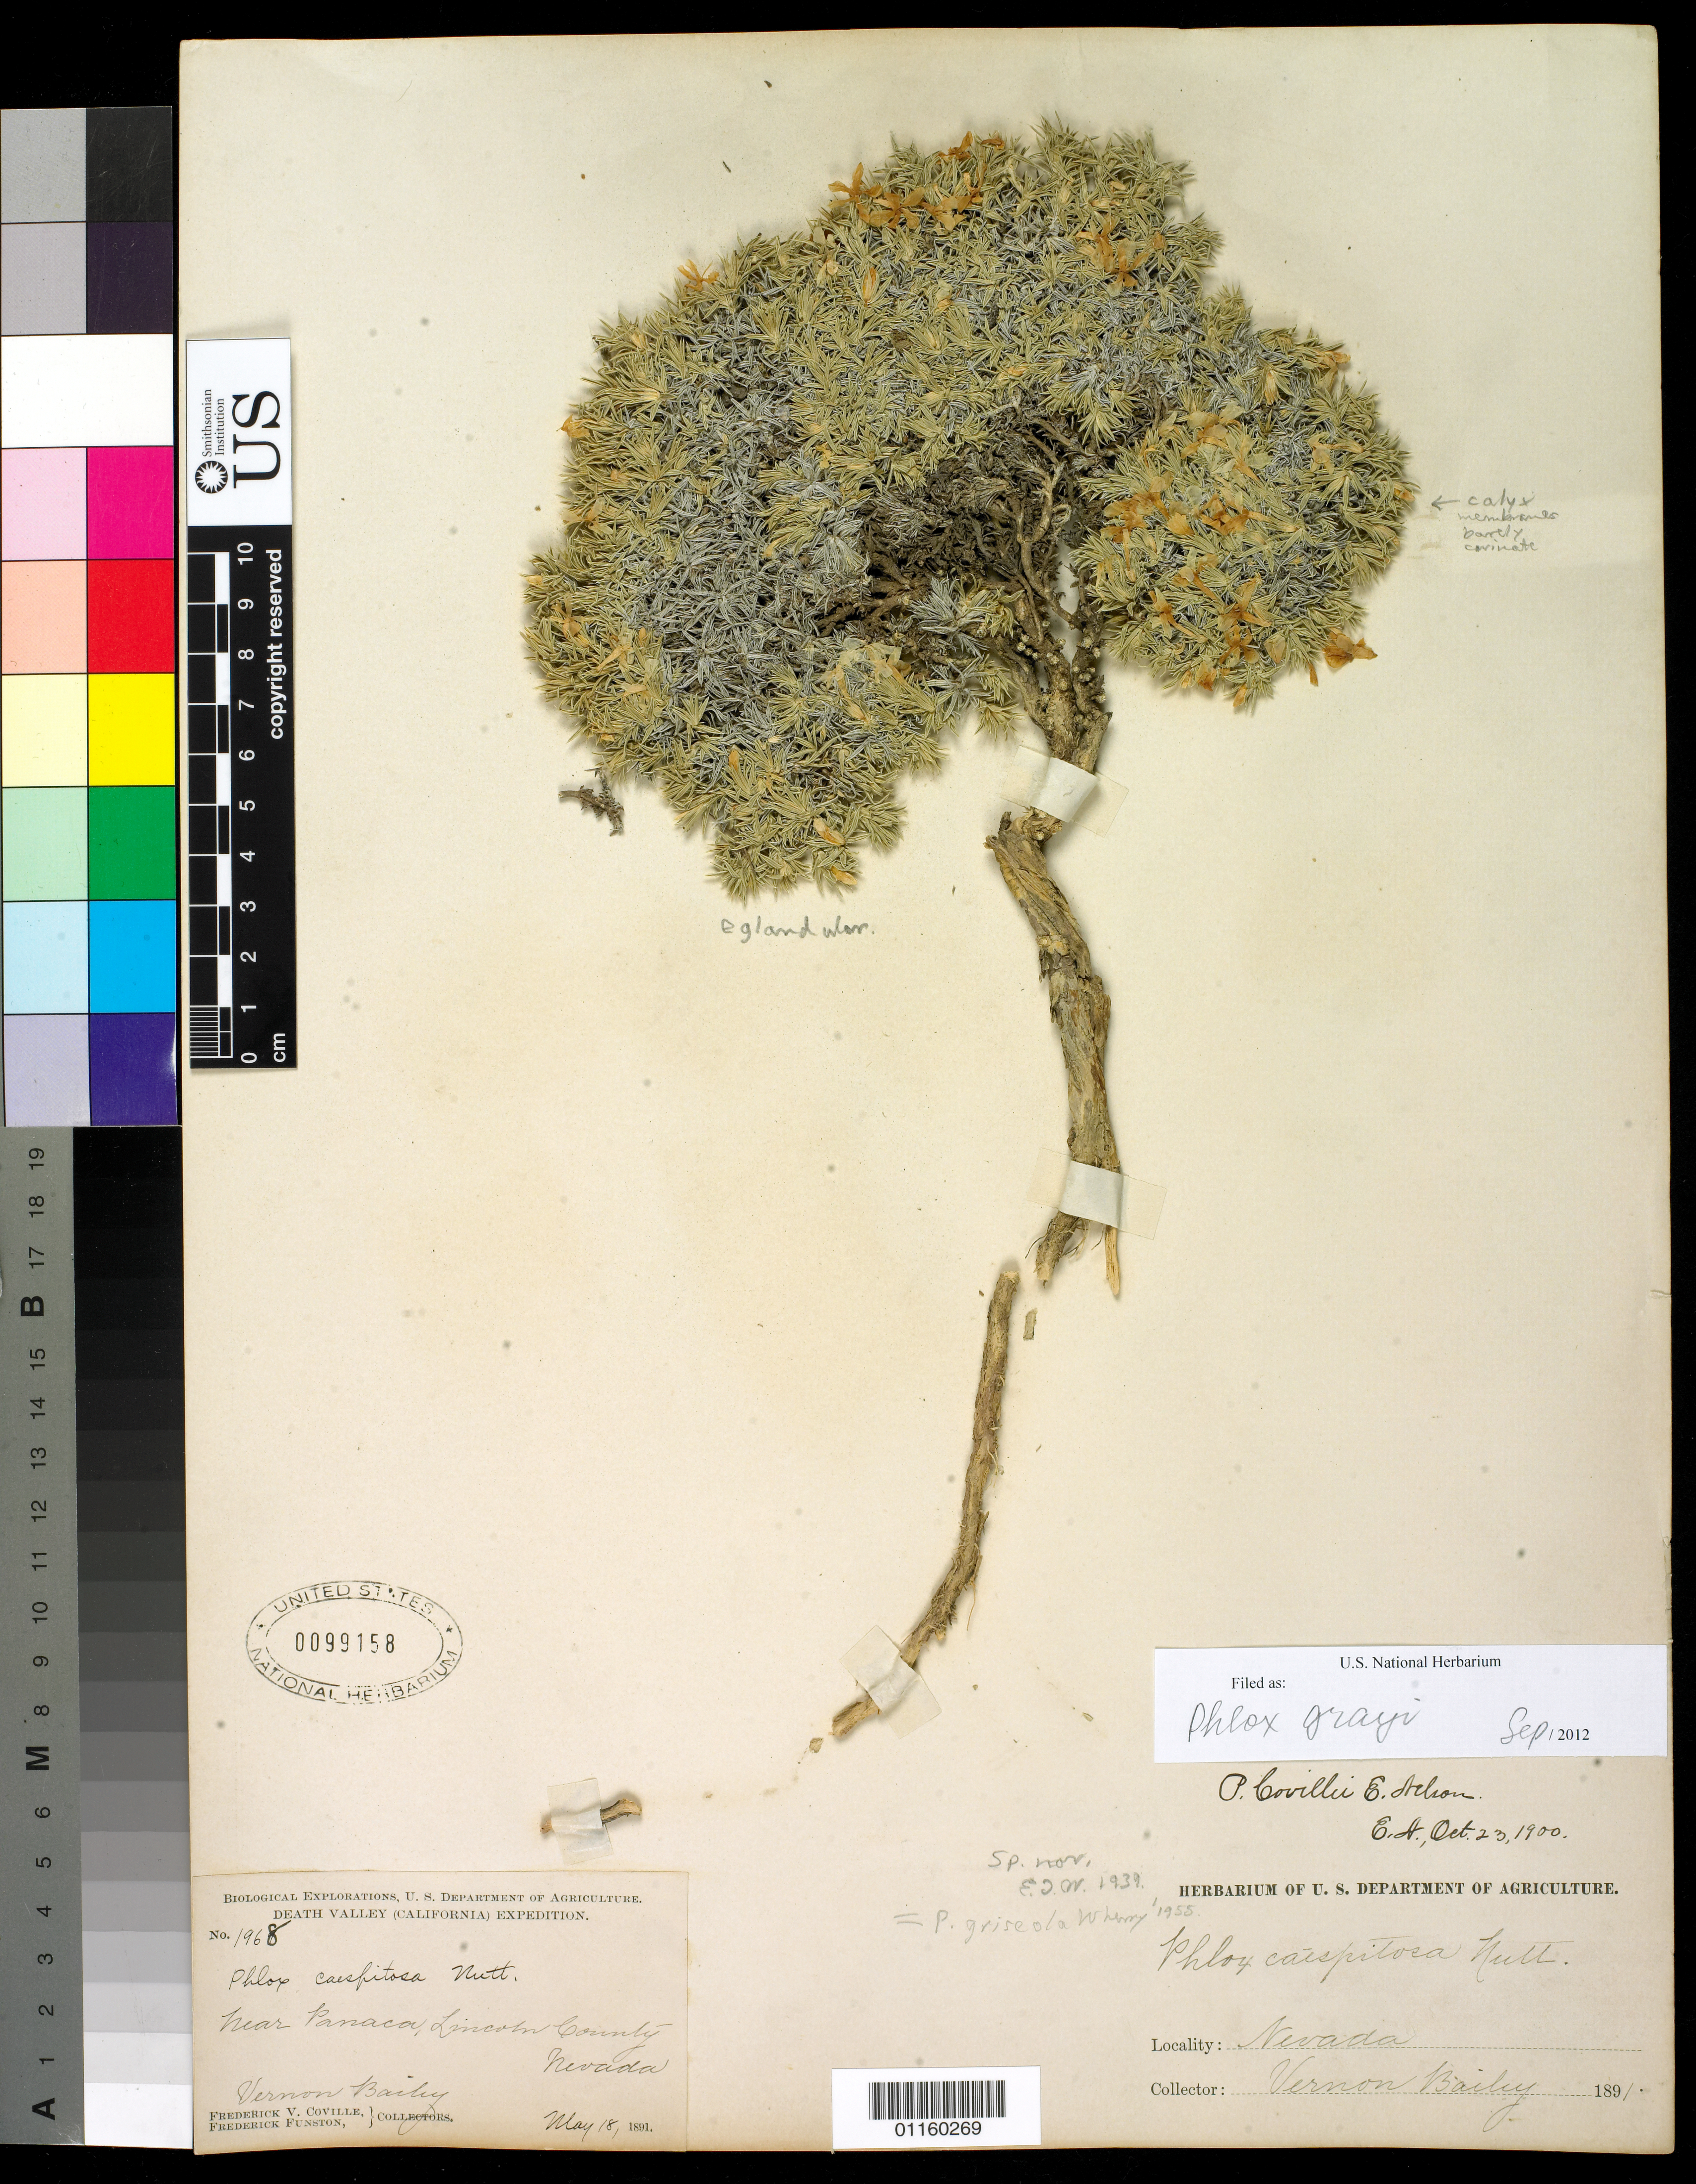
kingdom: Plantae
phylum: Tracheophyta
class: Magnoliopsida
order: Ericales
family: Polemoniaceae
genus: Phlox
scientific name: Phlox griseola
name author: Wherry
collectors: F. V. Coville, F. Funston & V. O. Bailey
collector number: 1968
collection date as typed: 18 May 1891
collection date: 1891-05-18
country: United States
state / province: Nevada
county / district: Lincoln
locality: near Panaca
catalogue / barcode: US 99158